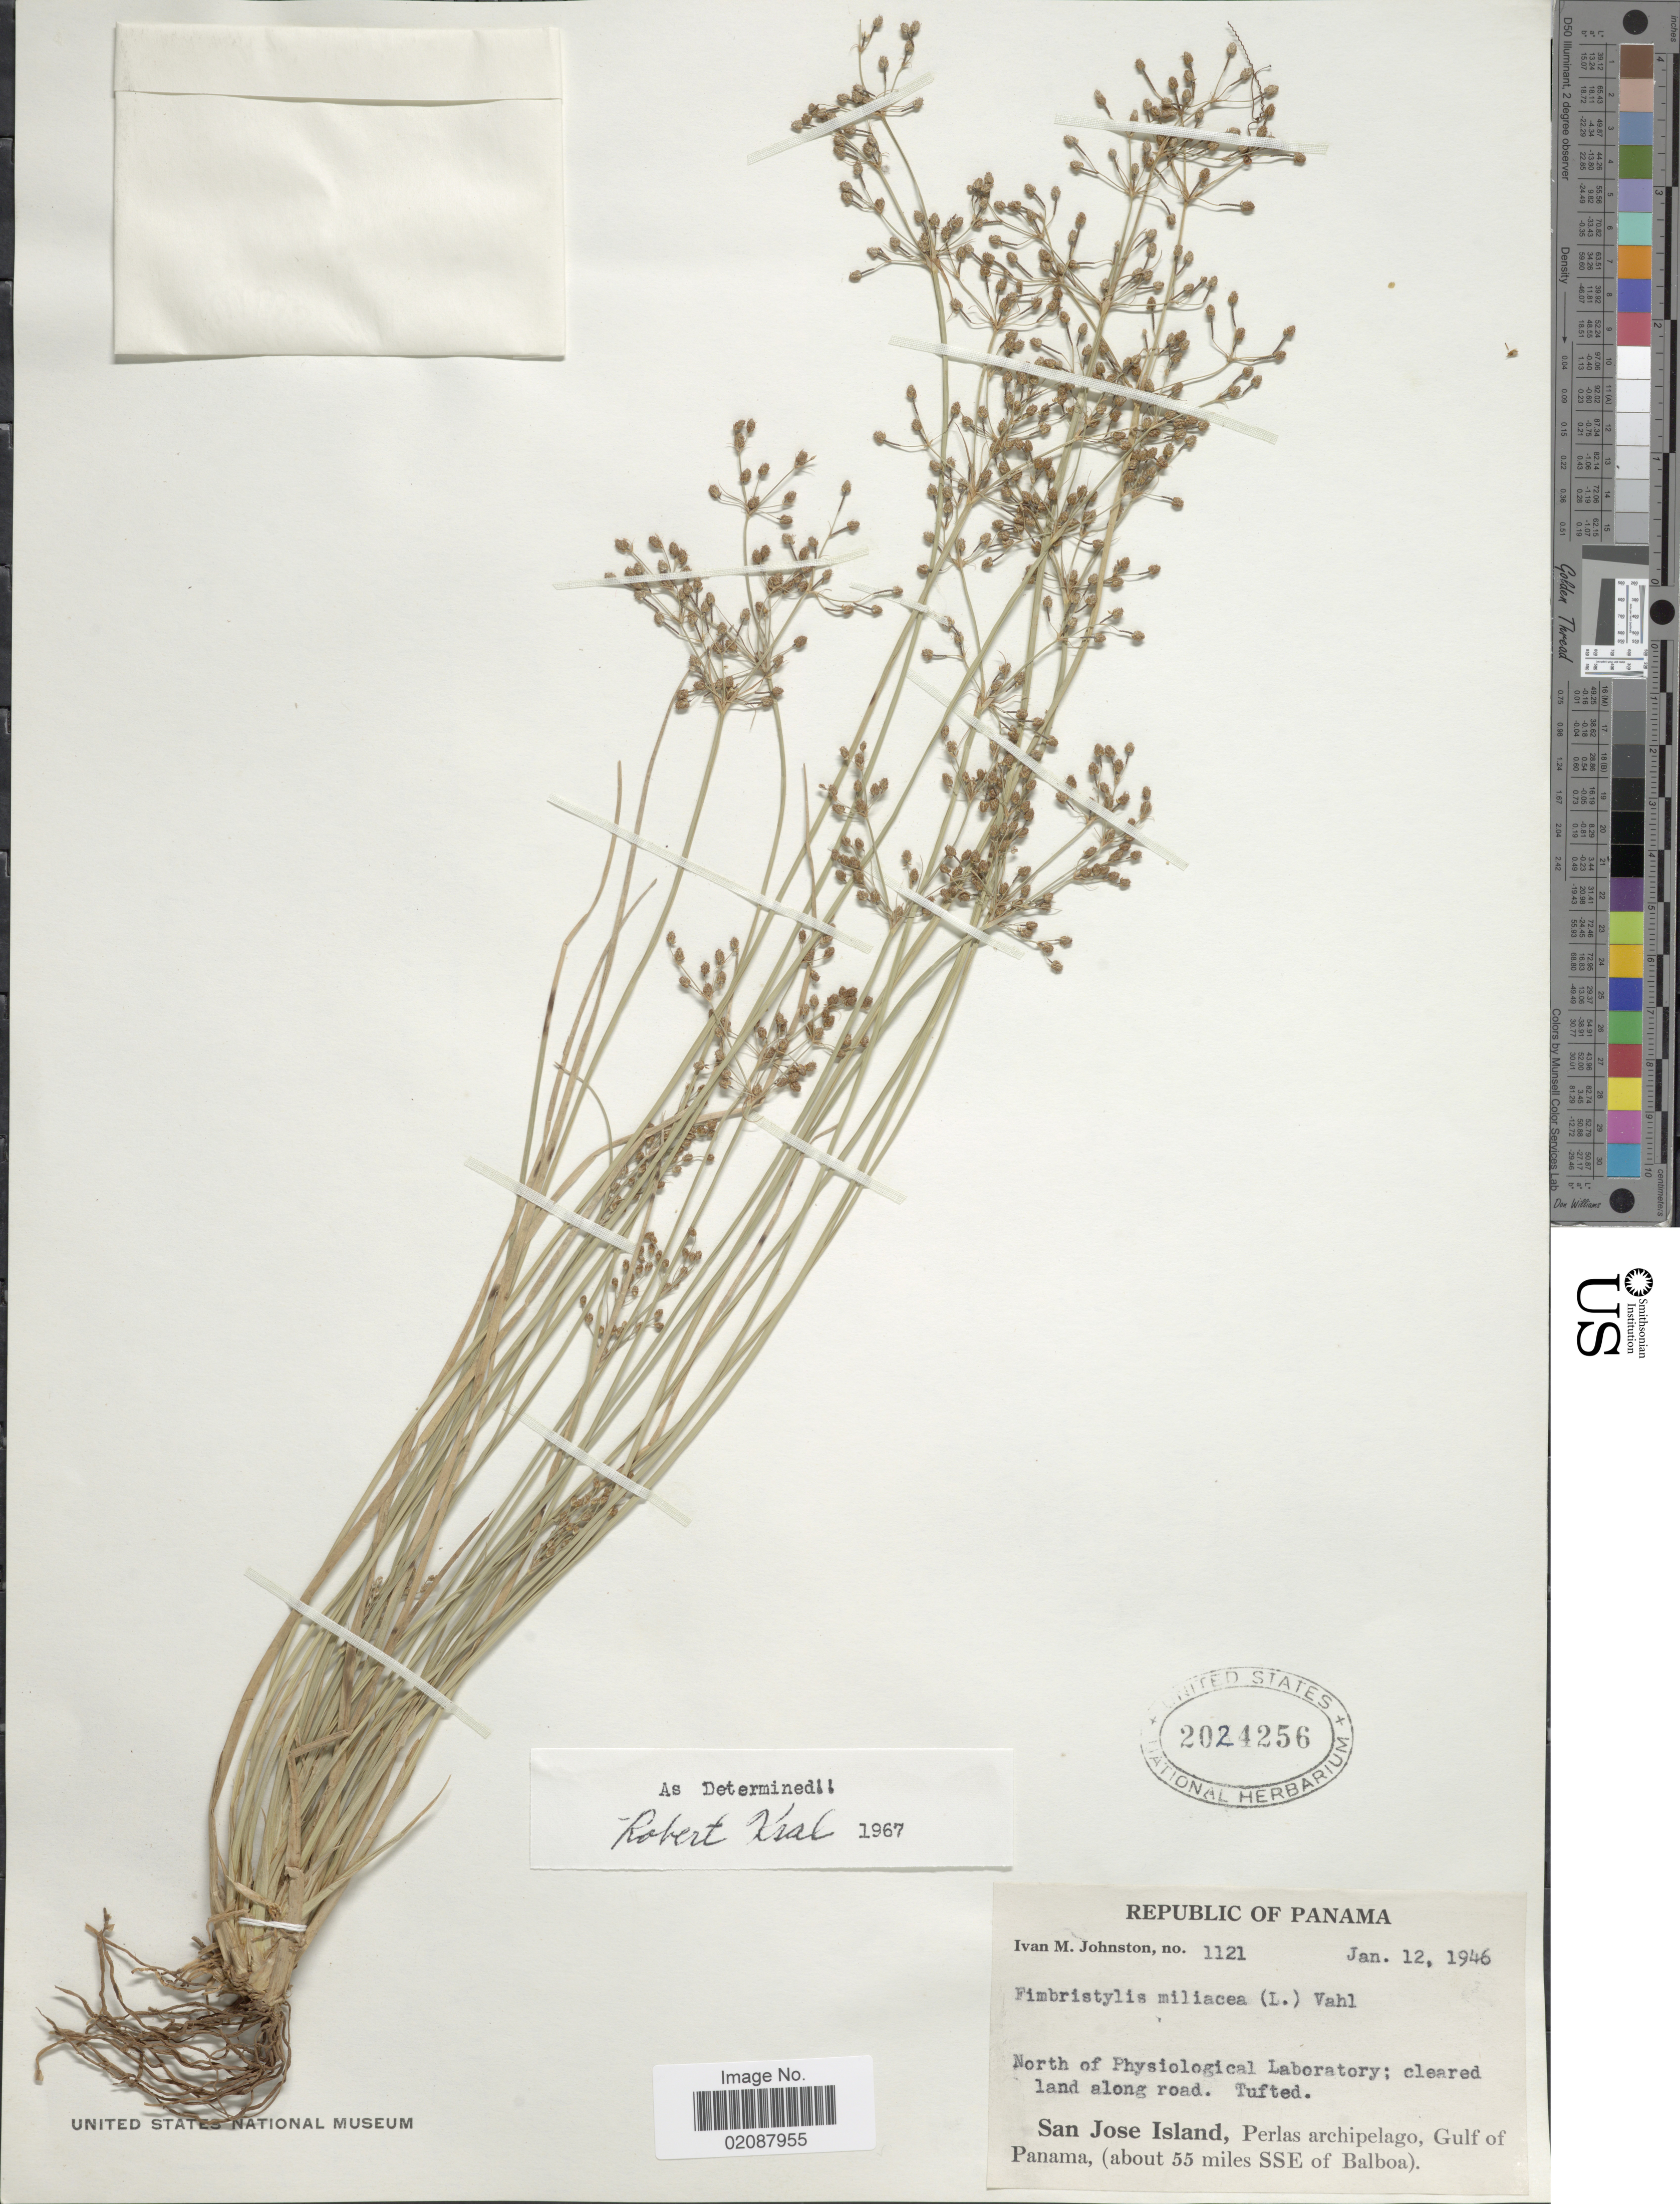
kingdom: Plantae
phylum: Tracheophyta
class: Liliopsida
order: Poales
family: Cyperaceae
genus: Fimbristylis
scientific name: Fimbristylis littoralis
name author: Gaudich.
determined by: Strong, M. T., (US), Smithsonian Institution - National Museum of Natural History (UNITED STATES)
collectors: I.M. Johnston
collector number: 1121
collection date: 1946-01-12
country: Panama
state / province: Panamá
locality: San Jose Island, Perlas archipelago, Gulf of Panama, (about 55 miles SSE of Balboa)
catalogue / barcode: US 2024256